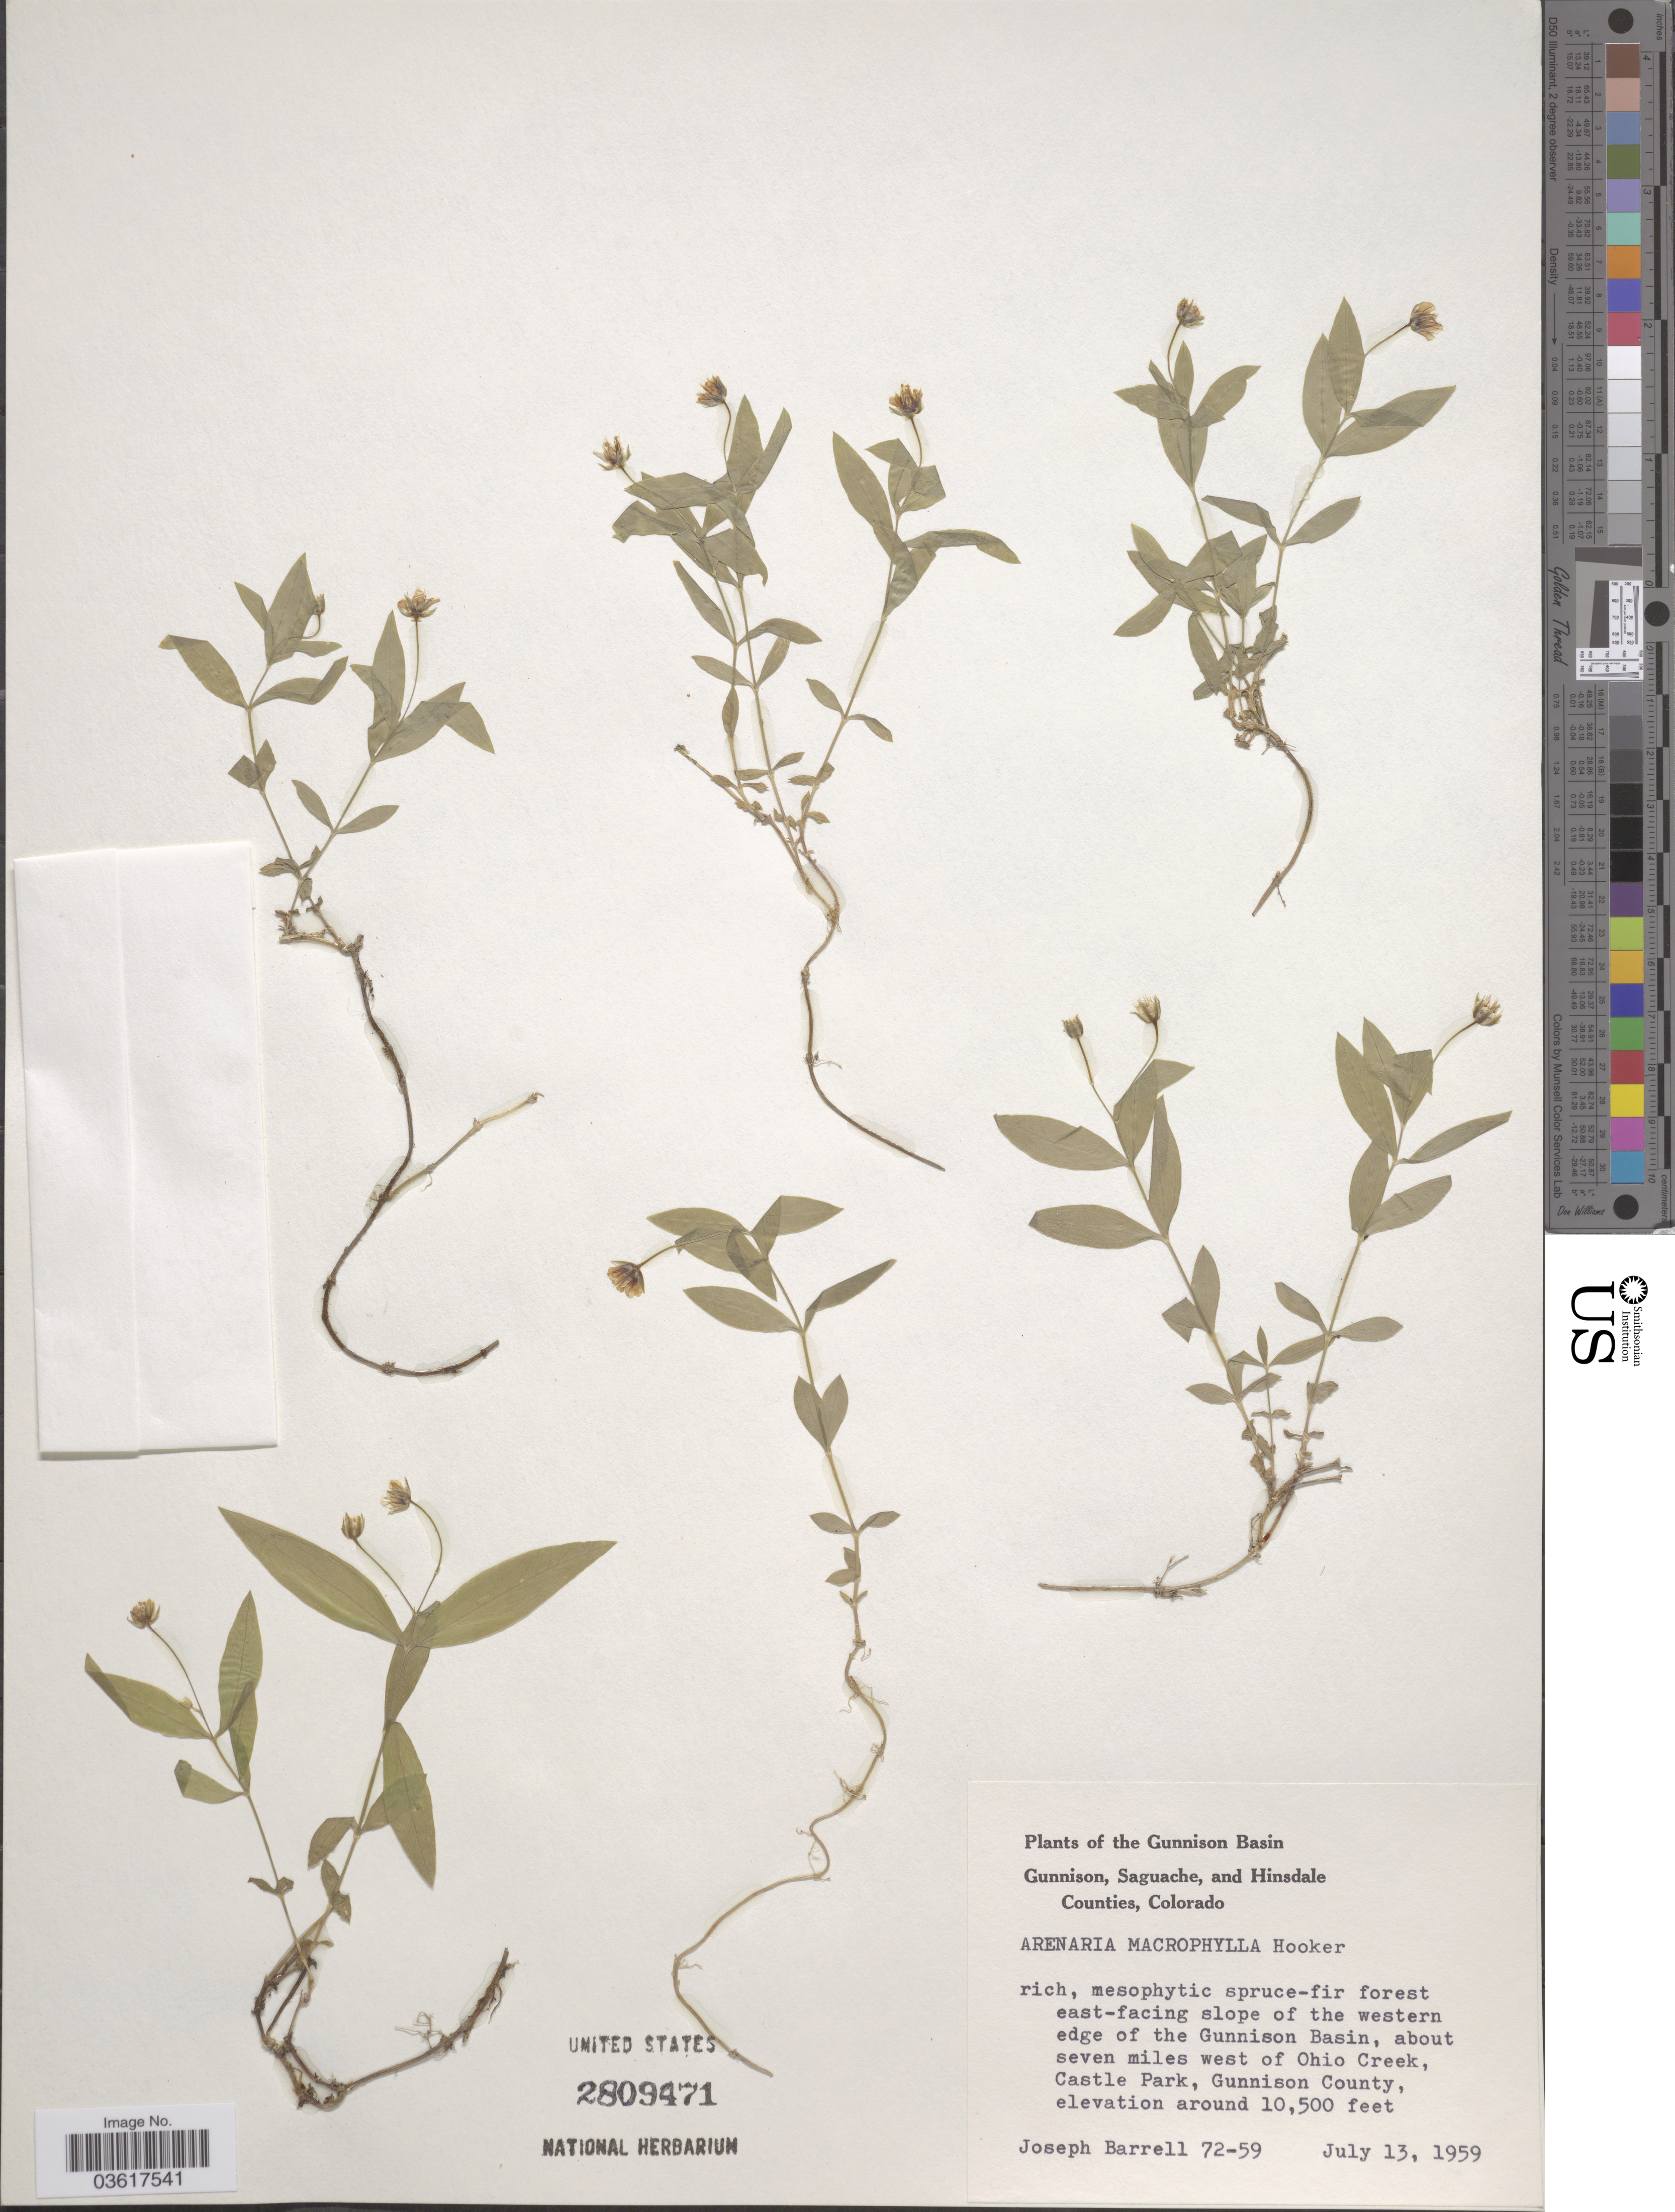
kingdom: Plantae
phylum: Tracheophyta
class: Magnoliopsida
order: Caryophyllales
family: Caryophyllaceae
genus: Moehringia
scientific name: Moehringia macrophylla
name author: (Hook.) Fenzl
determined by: Strong, Mark T., (BOT), Smithsonian Institution - National Museum of Natural History (UNITED STATES)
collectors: J. Barrell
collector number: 72-59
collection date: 1959-07-13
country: United States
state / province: Colorado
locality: The Gunnison Basin. Forest east-facing slope of the western edge of the Gunnison Basin, about seven miles west of Ohio Creek, Castle Park, Gunnison County.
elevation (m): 3200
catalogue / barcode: US 2809471